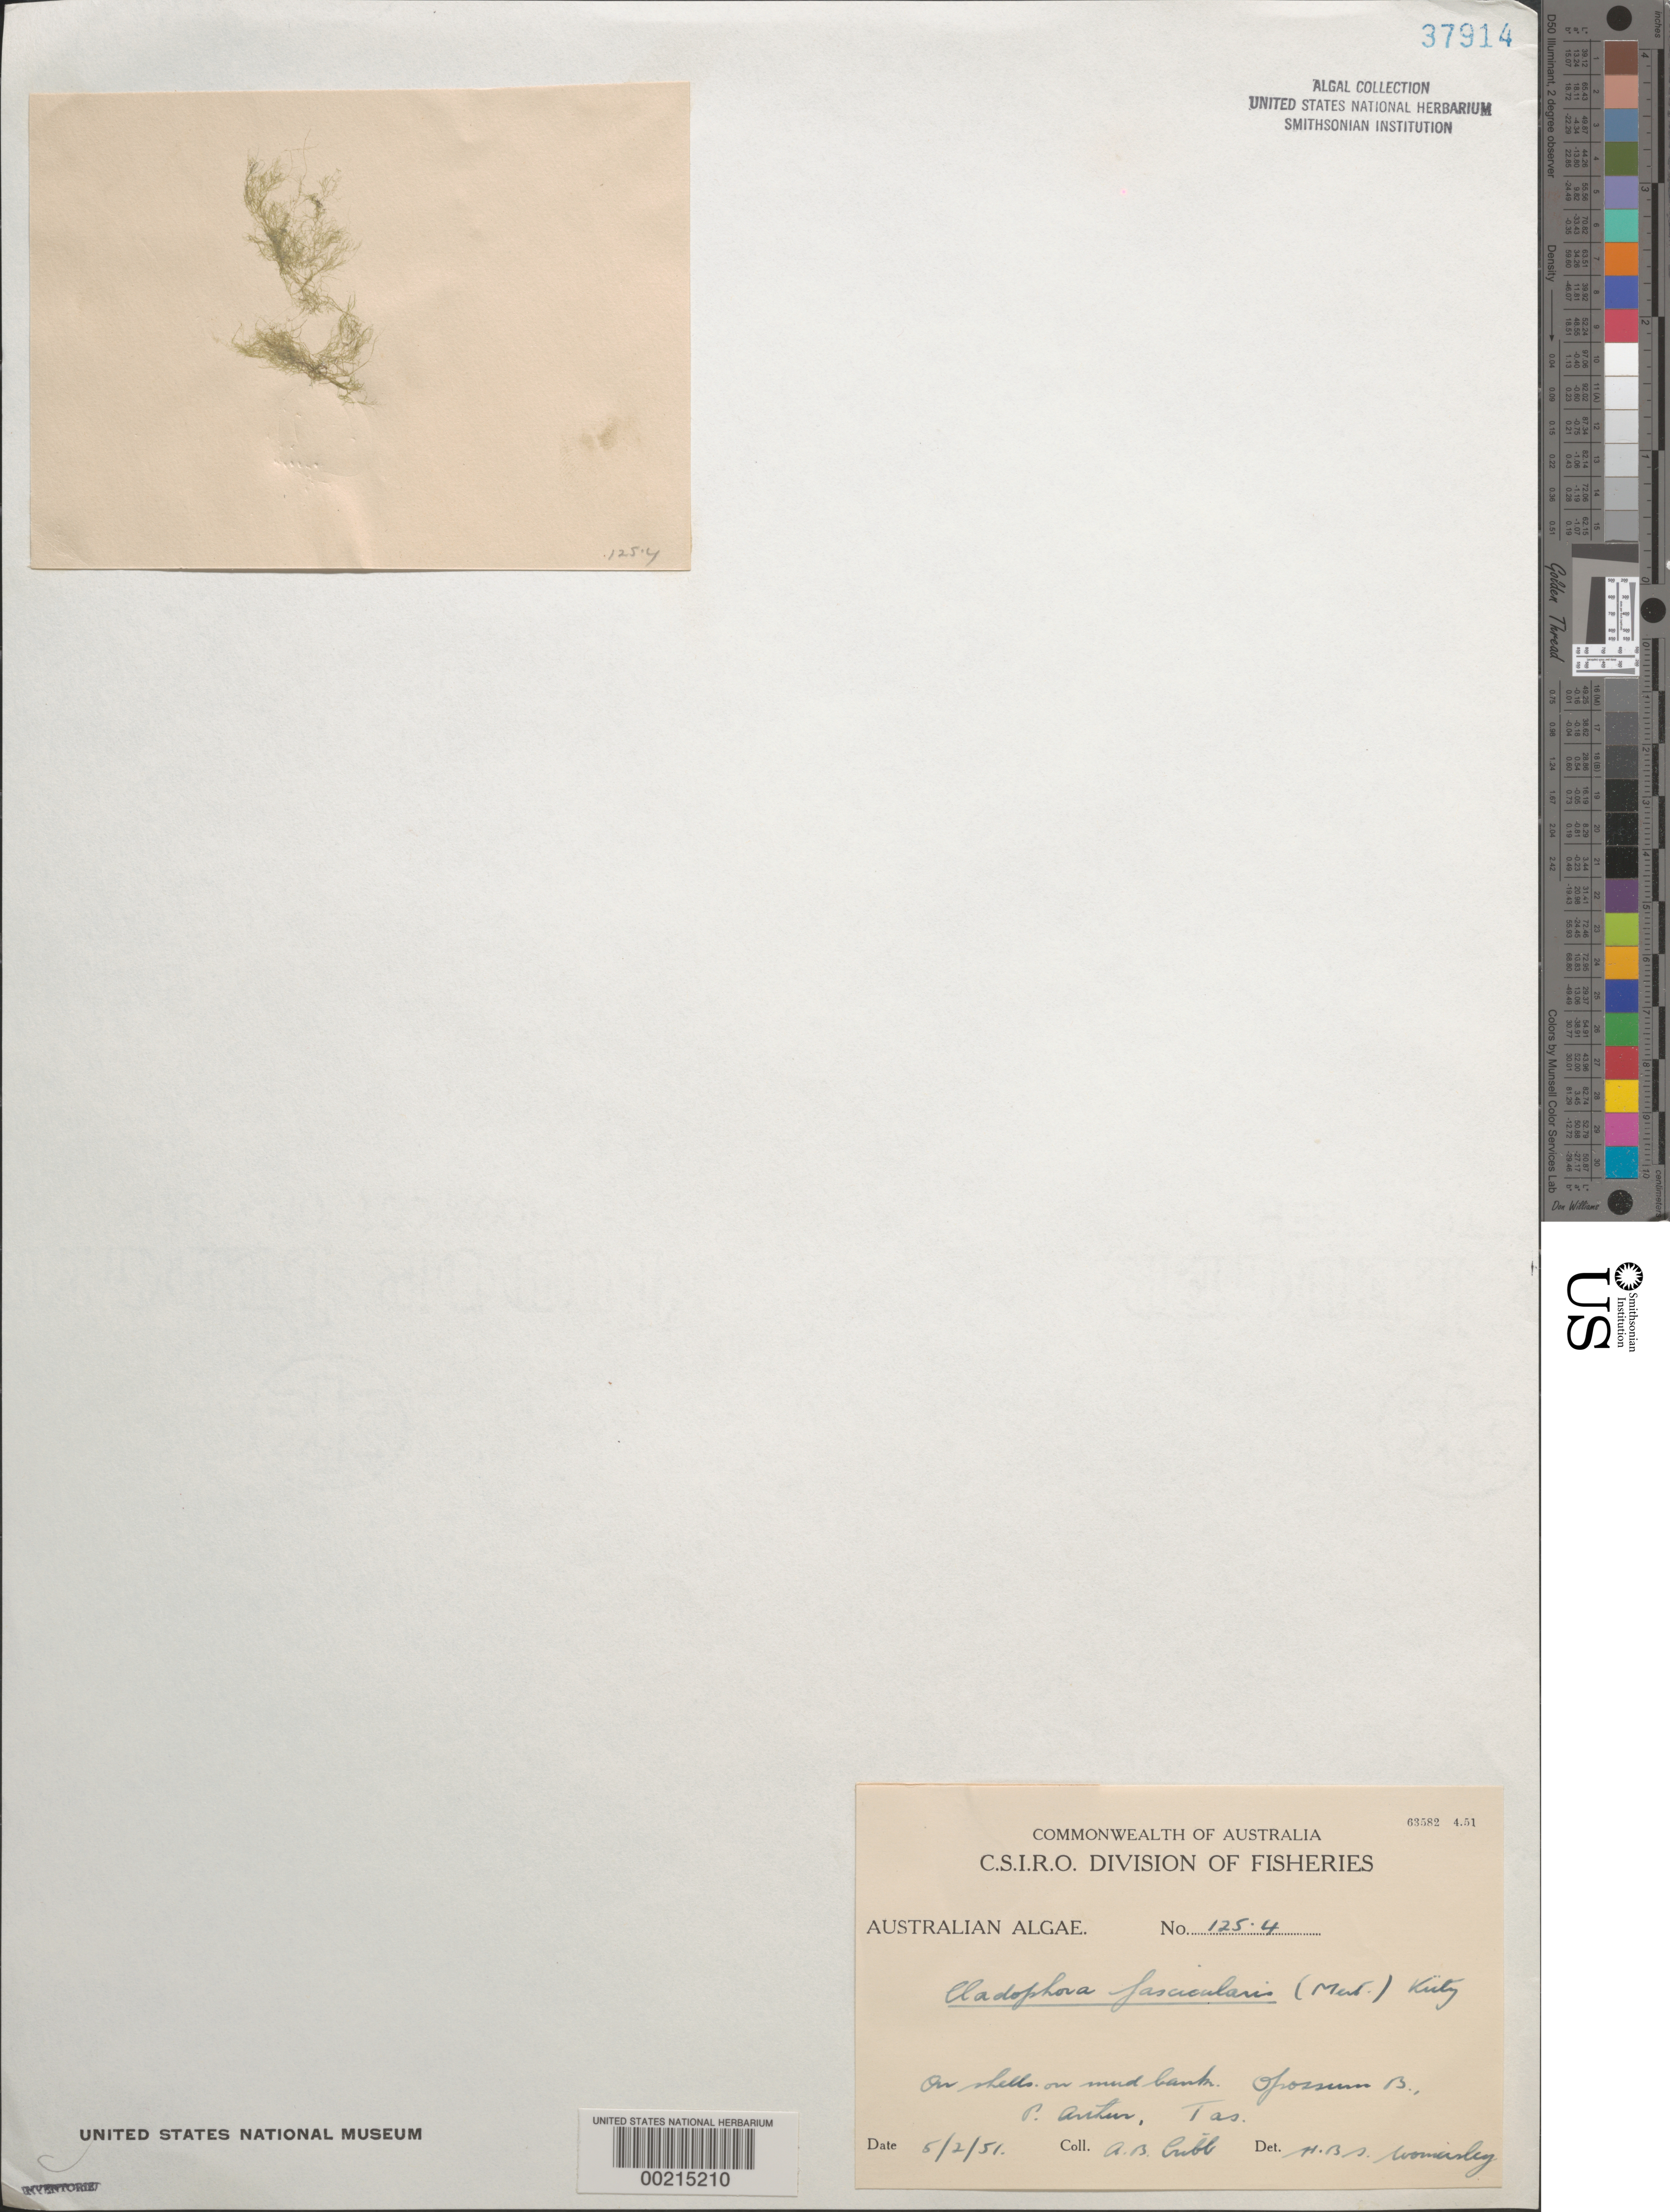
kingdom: Plantae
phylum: Chlorophyta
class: Ulvophyceae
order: Bryopsidales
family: Caulerpaceae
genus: Caulerpa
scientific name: Caulerpa chemnitzia var. vanbossae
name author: (Setch. & N.L. Gardner) Fern.-Garcia & Riosm.-Rod.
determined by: Algae name updating Project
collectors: A. Cribb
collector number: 125.4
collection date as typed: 05 Feb 1951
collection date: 1951-02-05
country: Australia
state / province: Tasmania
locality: Port arthur, opossum bay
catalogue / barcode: US 37914